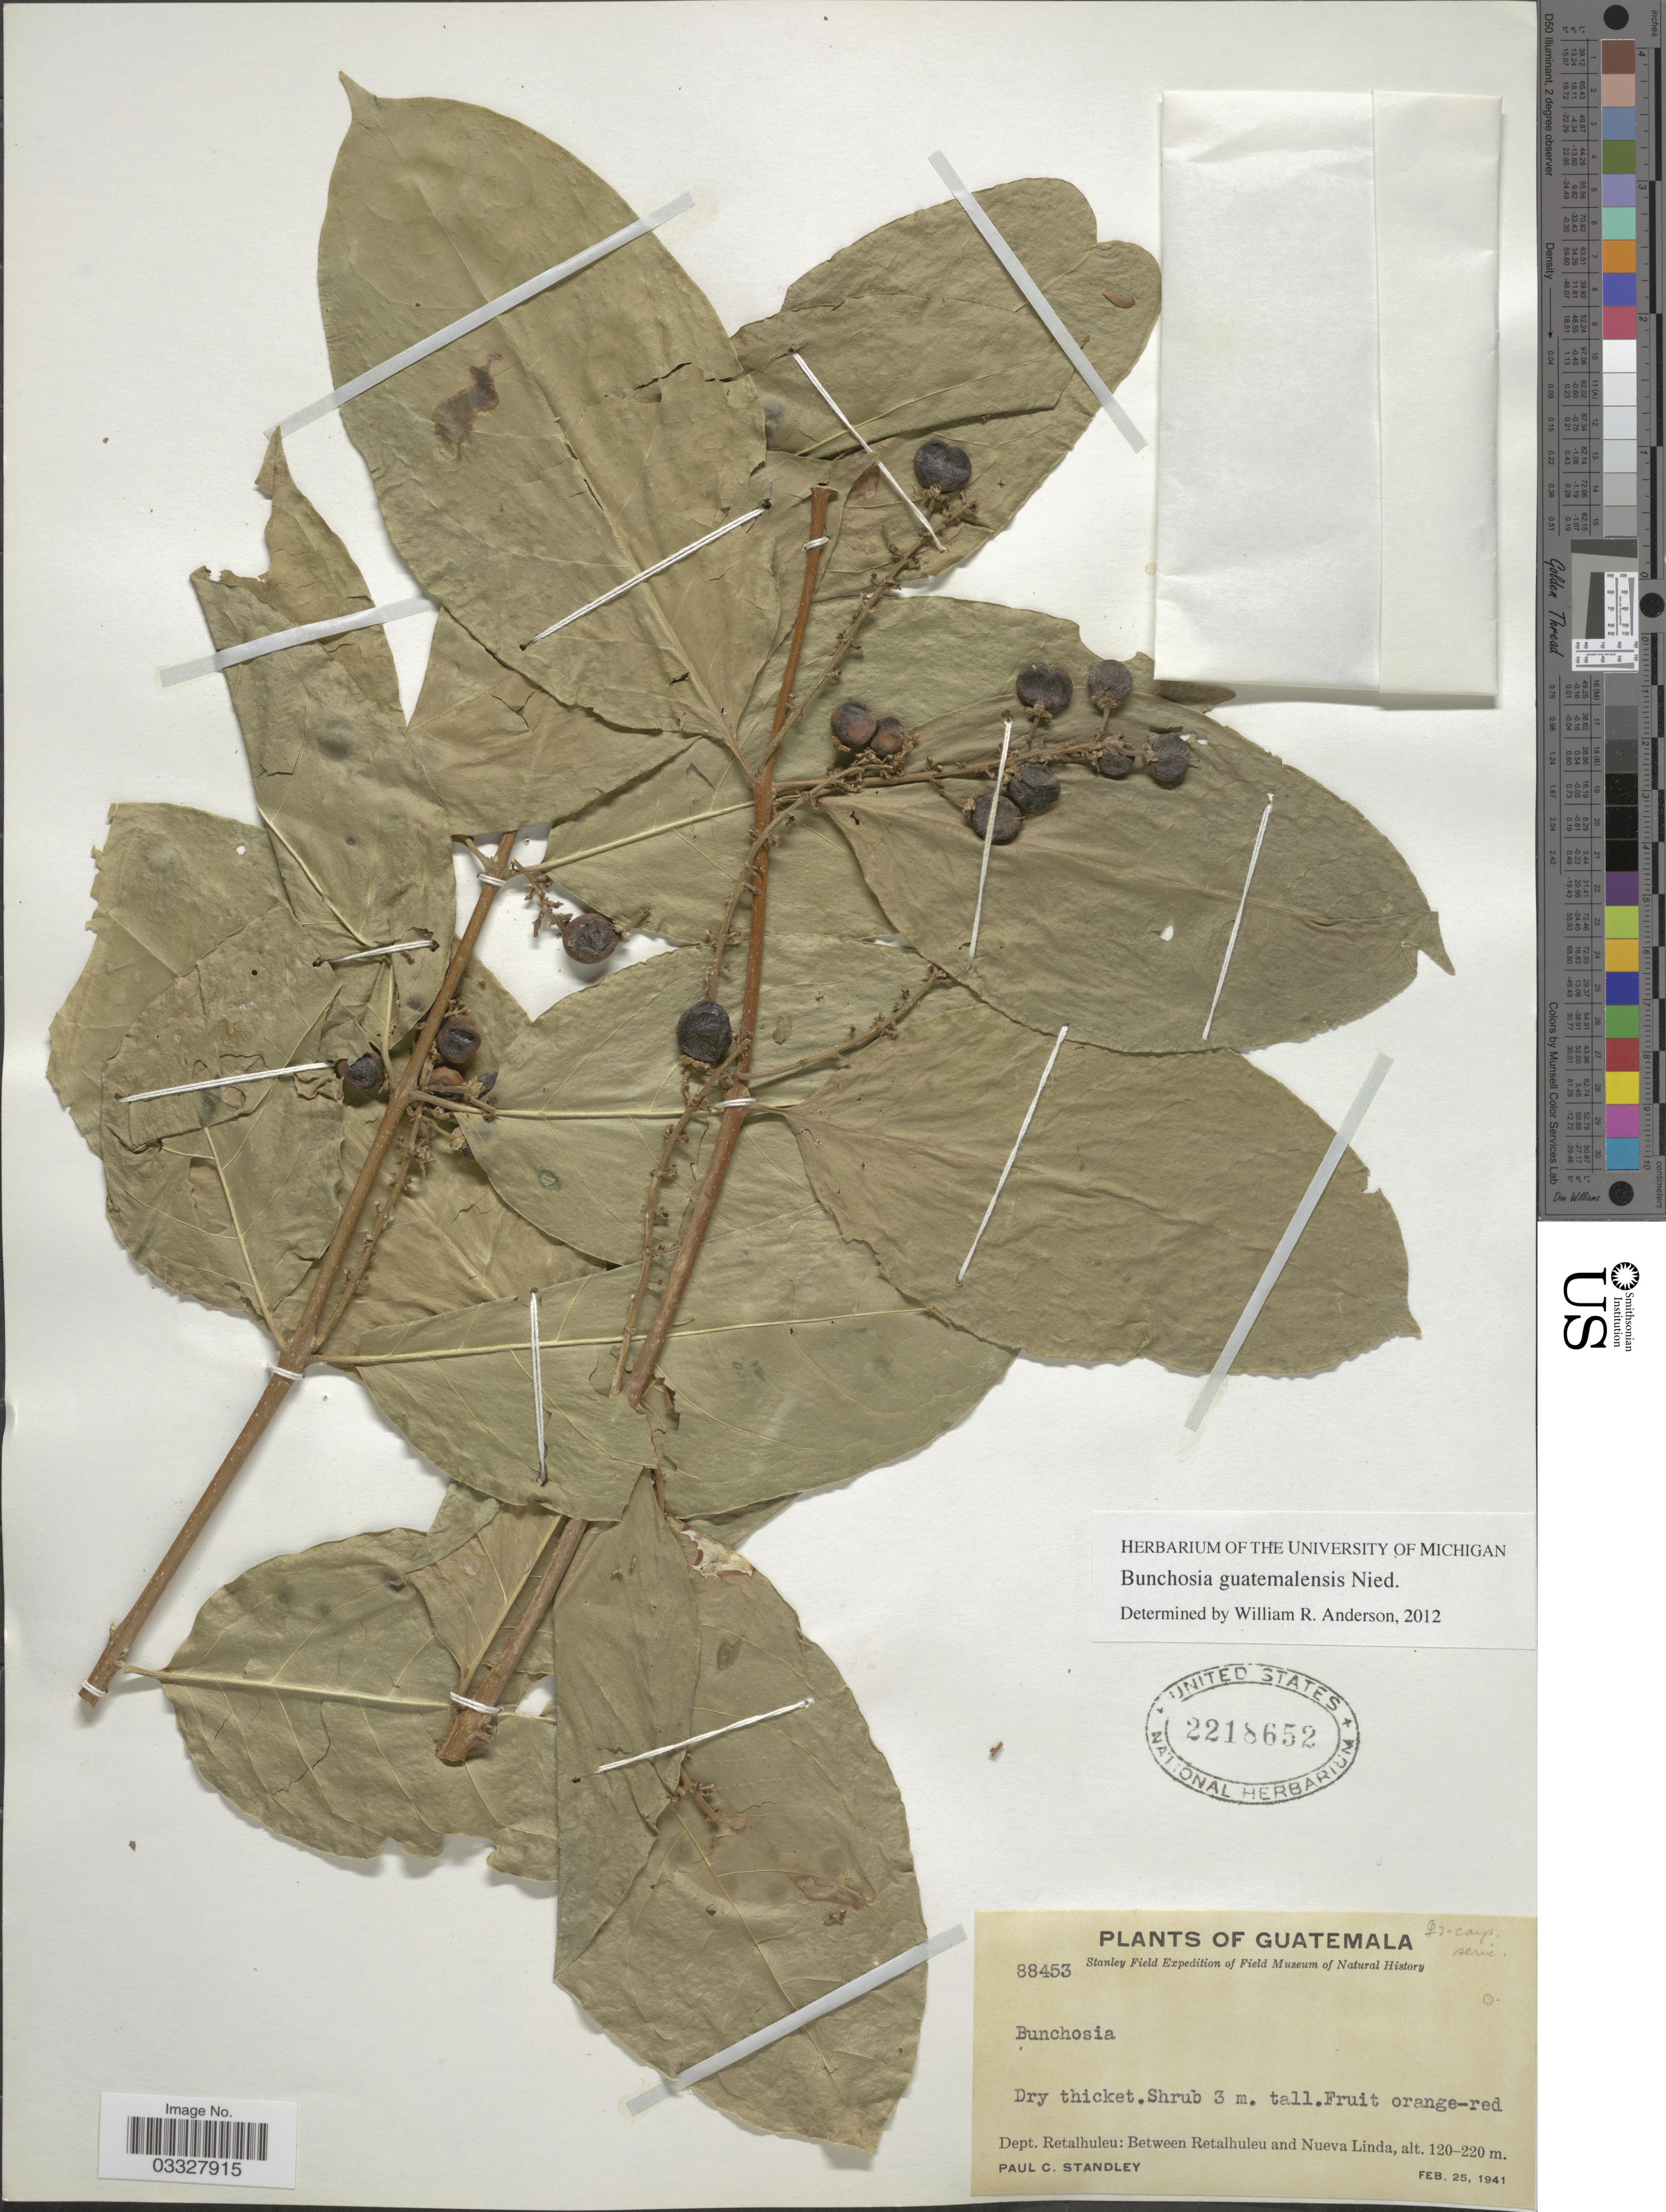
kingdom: Plantae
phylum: Tracheophyta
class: Magnoliopsida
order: Malpighiales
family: Malpighiaceae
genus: Bunchosia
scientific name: Bunchosia guatemalensis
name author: Nied.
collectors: P. C. Standley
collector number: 88453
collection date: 1941-02-25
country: Guatemala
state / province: Retalhuleu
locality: Dept. Retalhuleu: Between Retalhuleu and Nueva Linda.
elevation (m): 120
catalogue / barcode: US 2218652